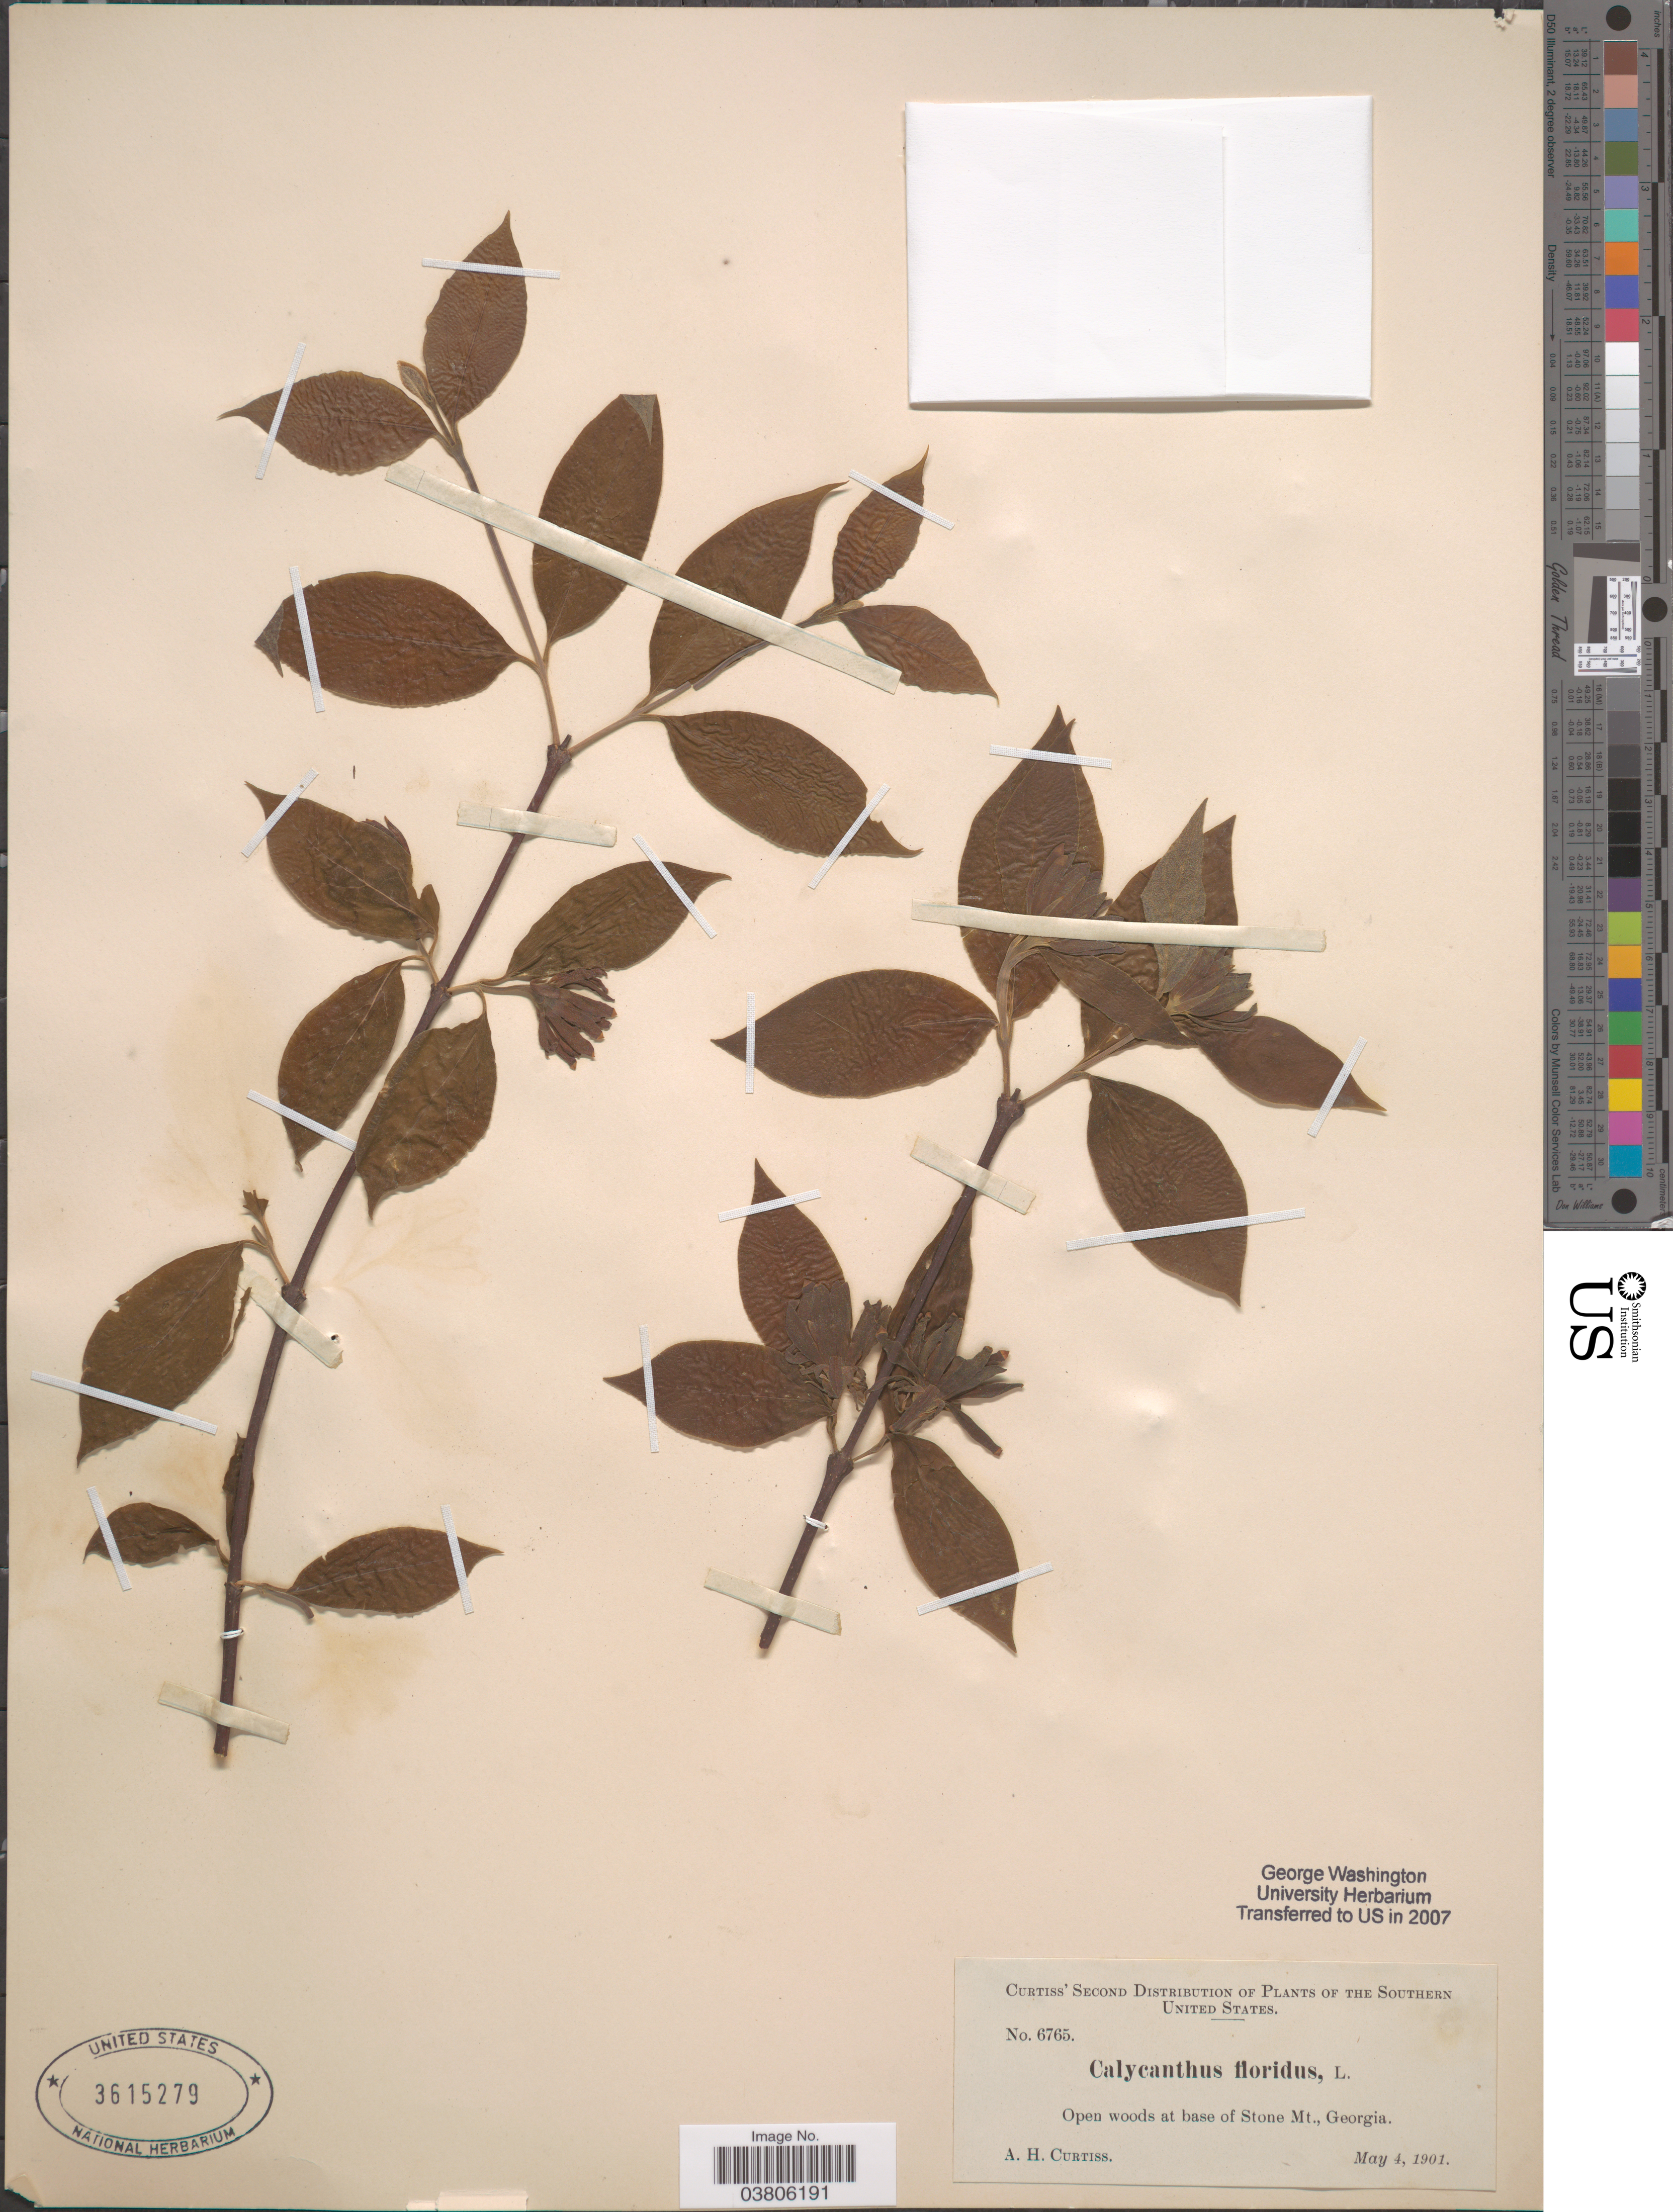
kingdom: Plantae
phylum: Tracheophyta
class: Magnoliopsida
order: Laurales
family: Calycanthaceae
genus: Calycanthus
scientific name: Calycanthus floridus var. floridus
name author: L.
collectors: A. H. Curtiss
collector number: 6765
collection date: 1901-05-04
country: United States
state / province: Georgia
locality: The Southern United States. Open woods at base of Stone Mt.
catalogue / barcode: US 3615279